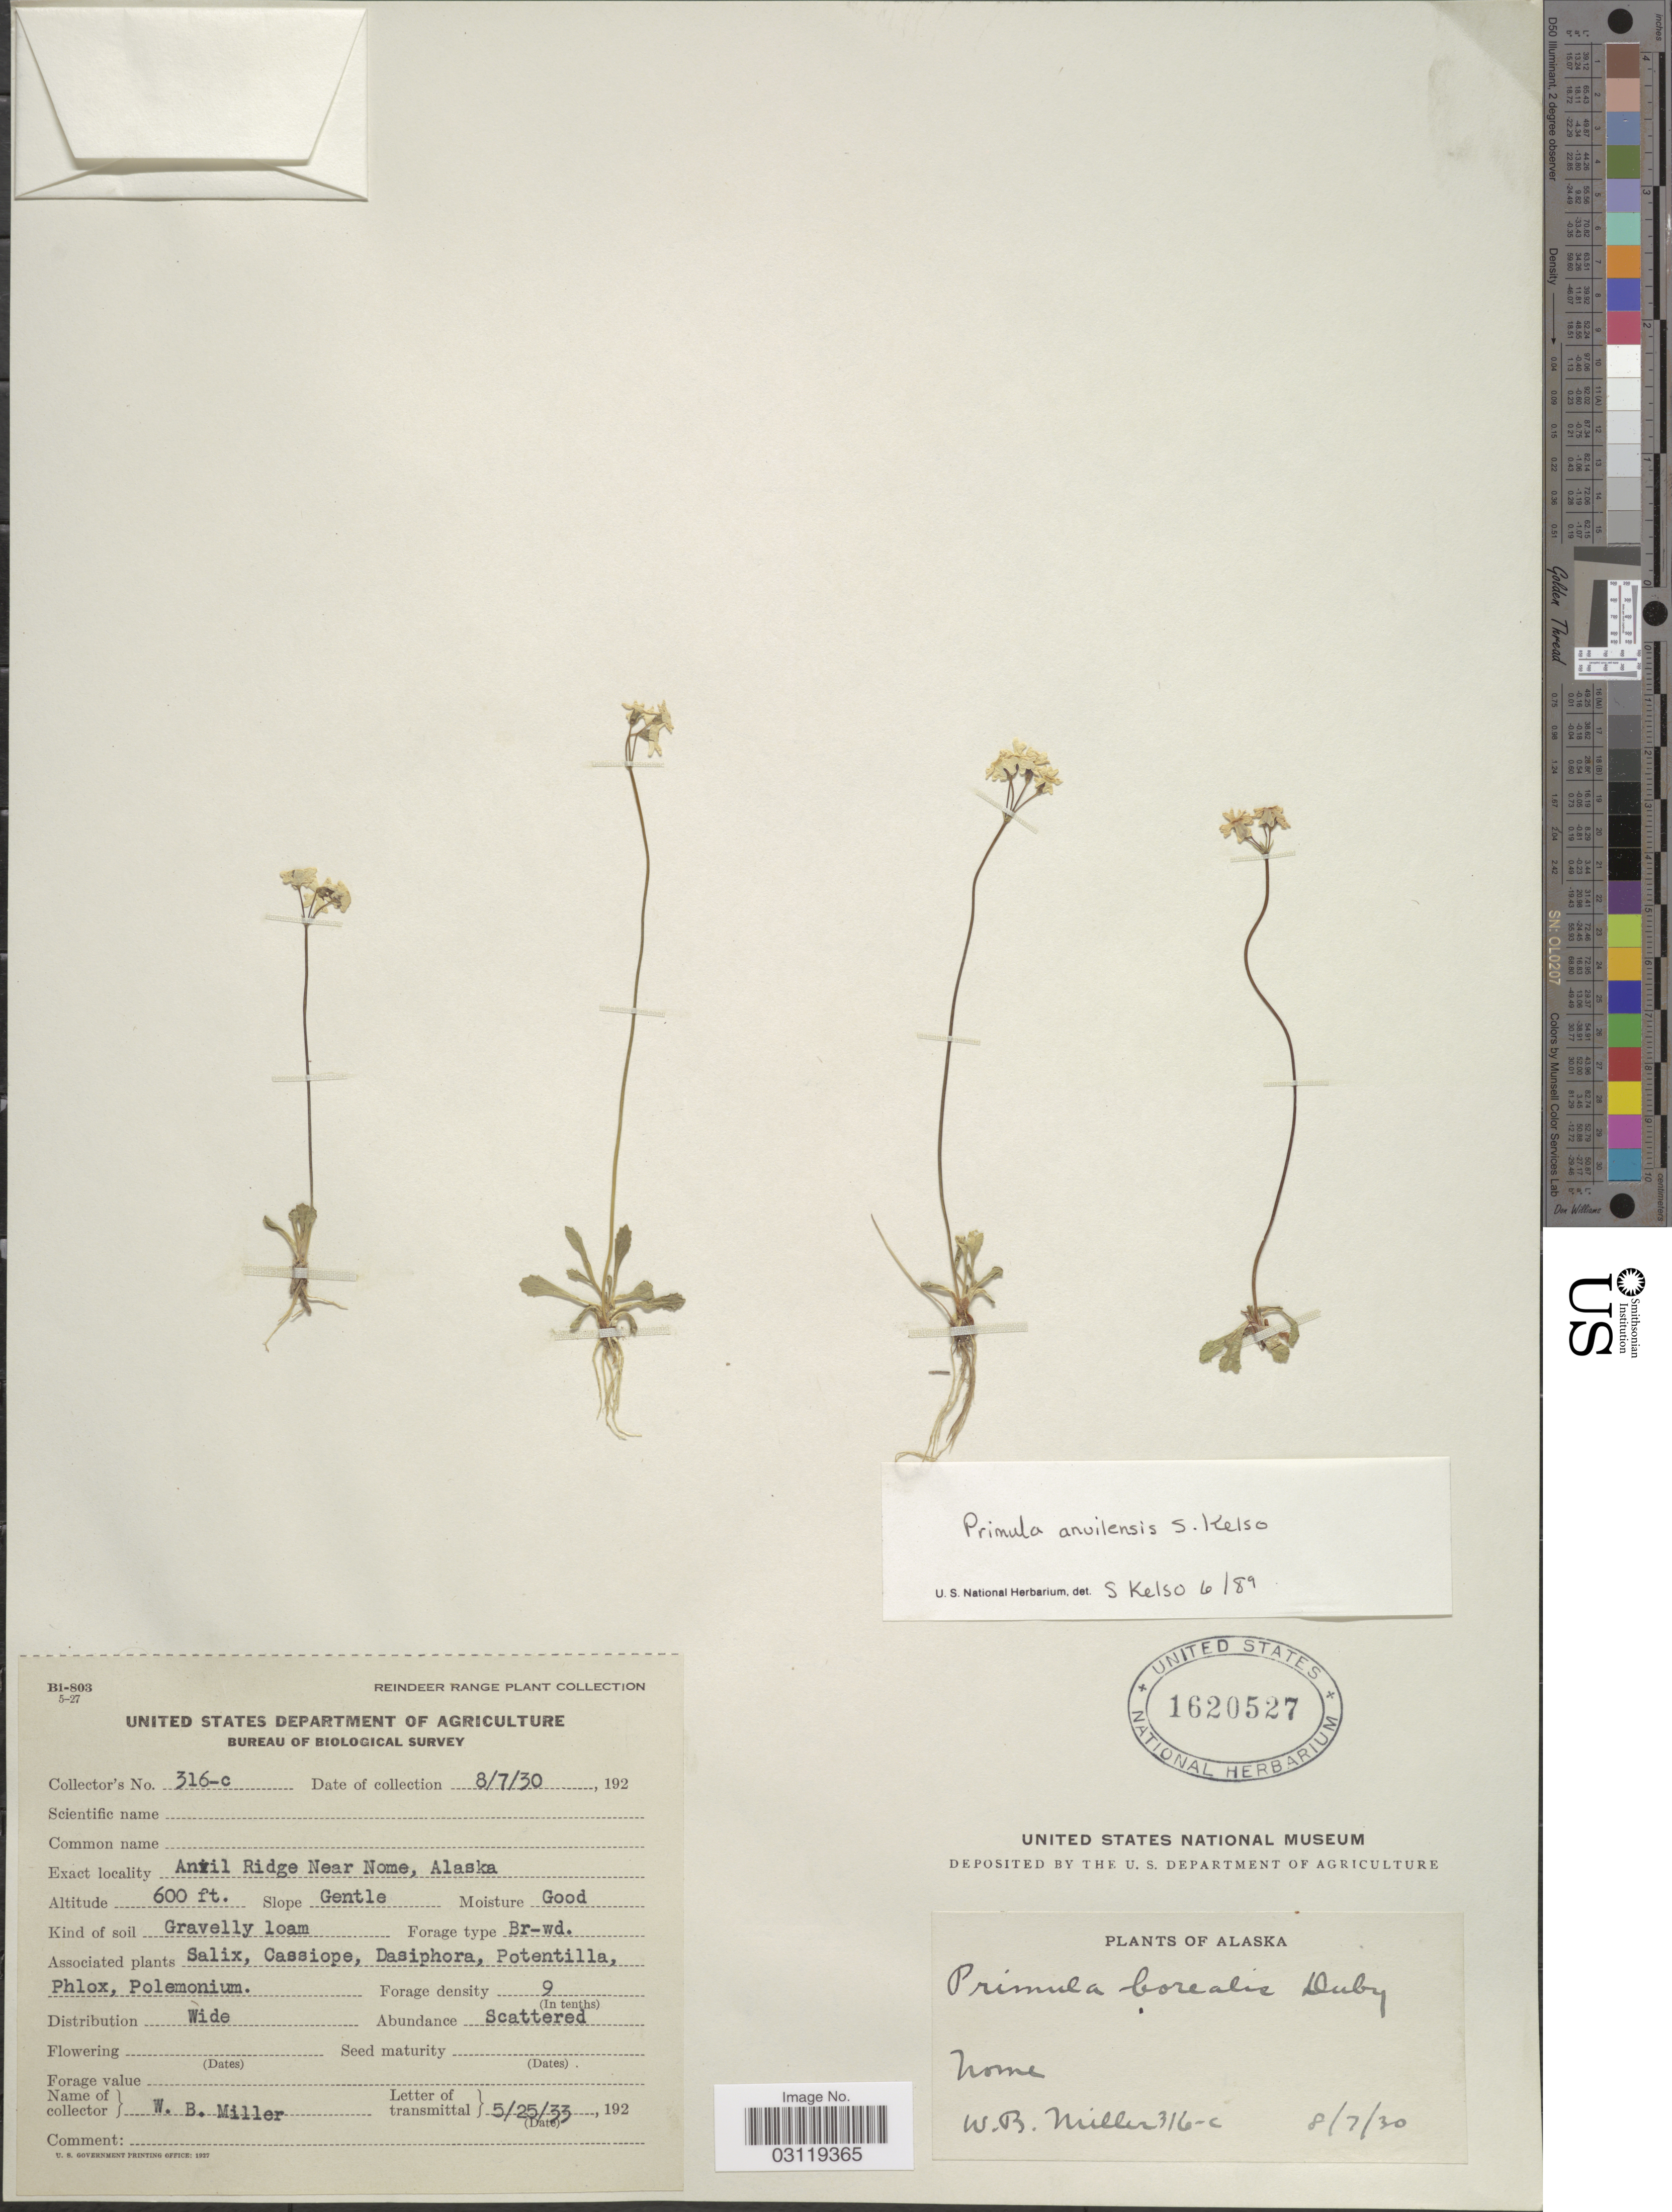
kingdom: Plantae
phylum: Tracheophyta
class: Magnoliopsida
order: Ericales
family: Primulaceae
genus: Primula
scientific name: Primula anvilensis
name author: S. Kelso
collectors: W. Miller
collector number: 316-c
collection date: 1930-08-07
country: United States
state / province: Alaska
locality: Anvil Ridge near Nome.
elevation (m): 183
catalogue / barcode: US 1620527